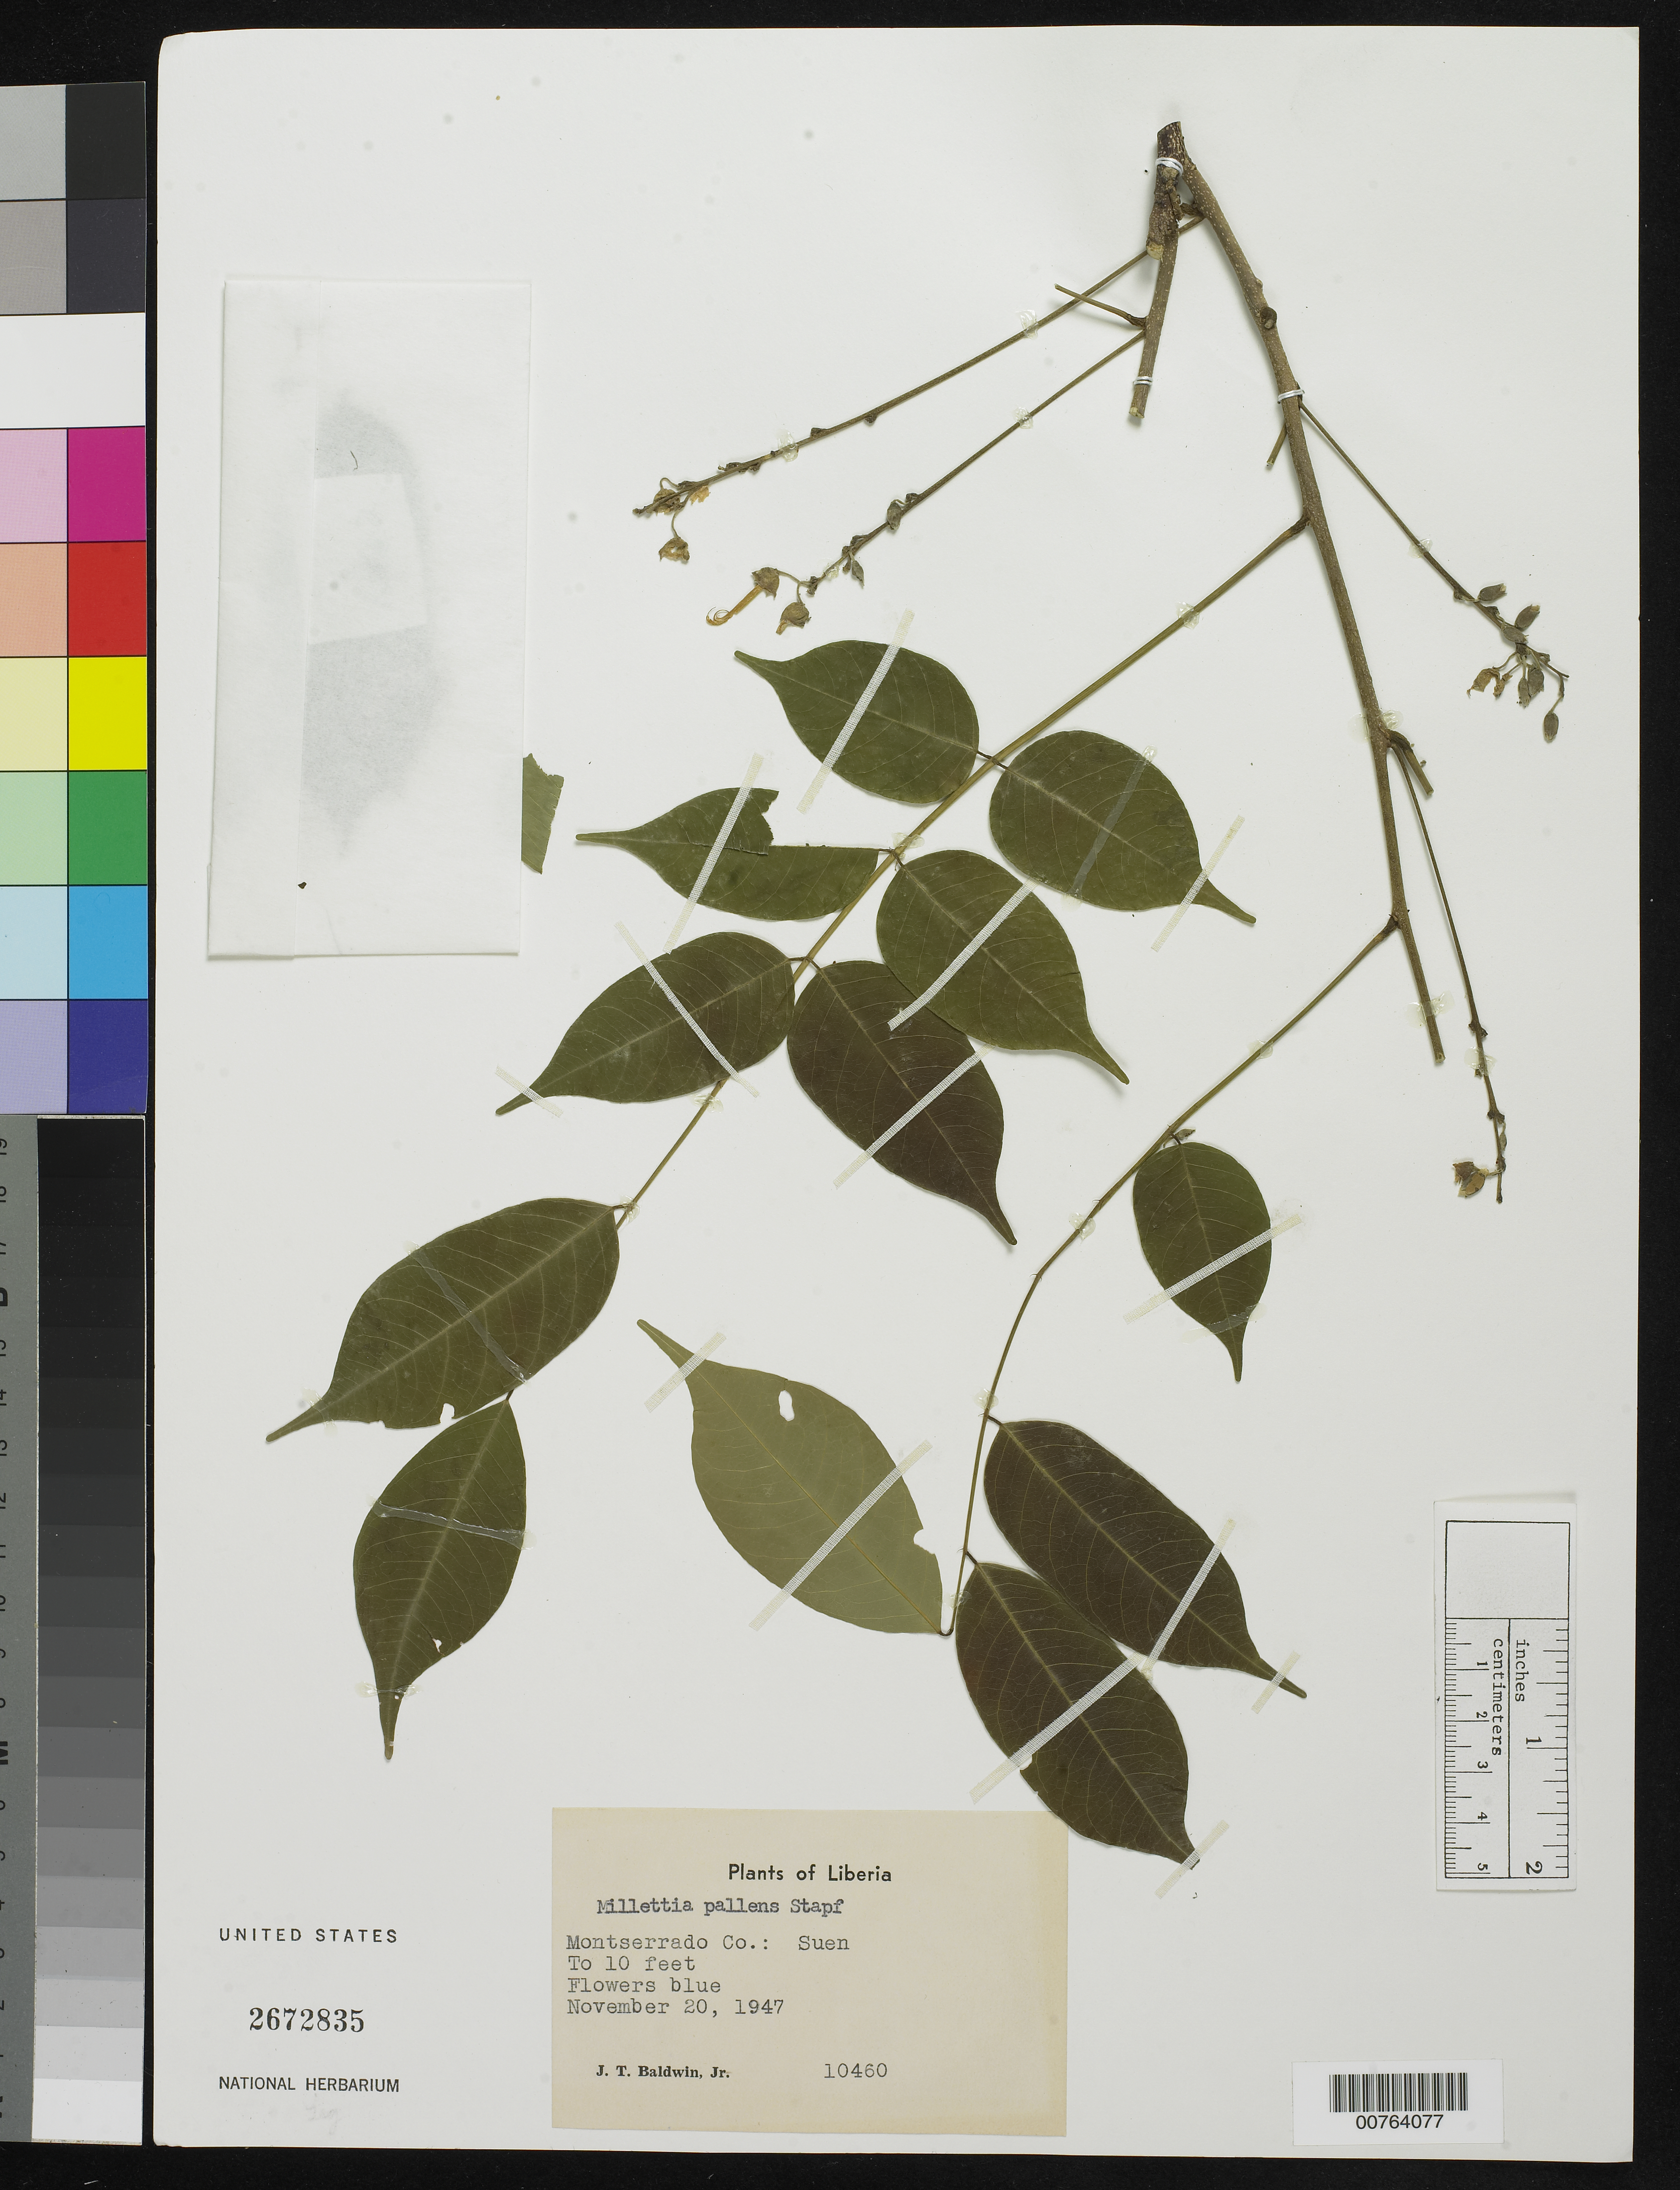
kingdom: Plantae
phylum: Tracheophyta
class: Magnoliopsida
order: Fabales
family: Fabaceae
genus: Millettia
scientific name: Millettia pallens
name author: Stapf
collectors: J. T. Baldwin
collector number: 10460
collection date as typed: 20 Nov 1947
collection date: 1947-11-20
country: Liberia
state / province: Montserrado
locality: Suen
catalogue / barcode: US 2672835